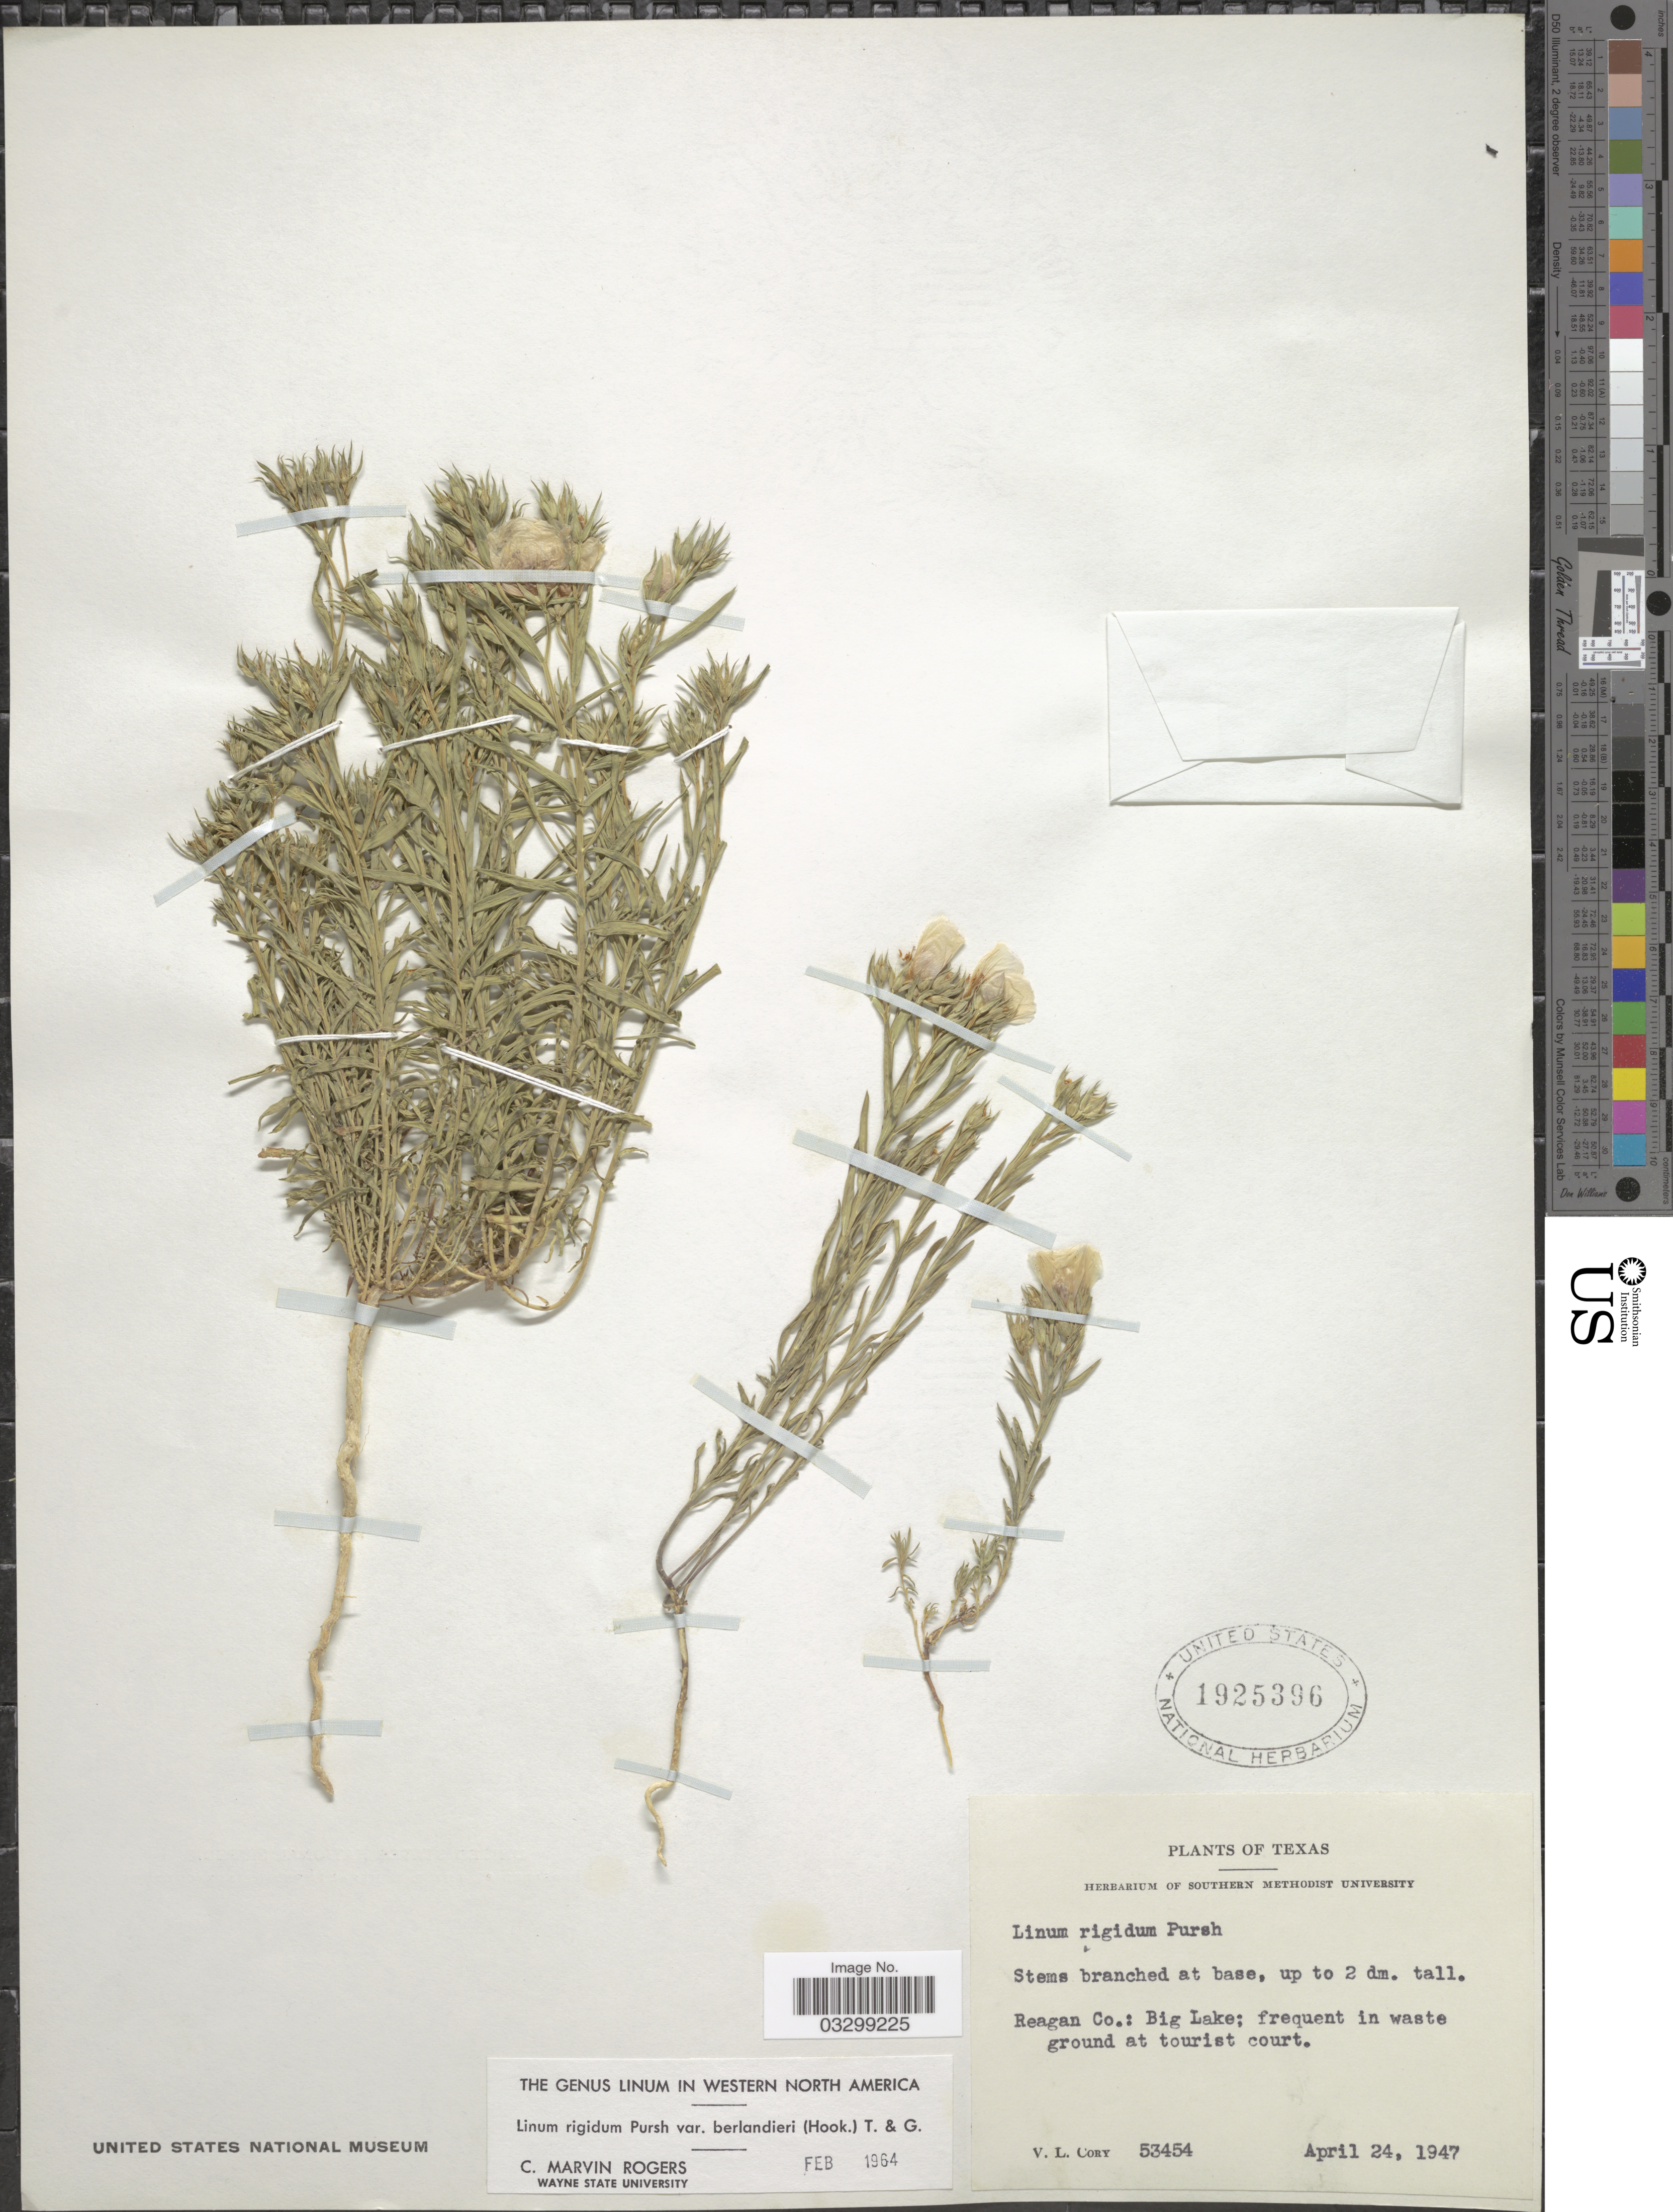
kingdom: Plantae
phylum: Tracheophyta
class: Magnoliopsida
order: Malpighiales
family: Linaceae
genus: Linum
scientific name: Linum rigidum var. berlandieri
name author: Pursh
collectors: V. Cory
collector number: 53454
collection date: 1947-04-24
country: United States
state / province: Texas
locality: Reagan Co.: Big Lake; frequent in waste ground at tourist court.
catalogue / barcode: US 1925396